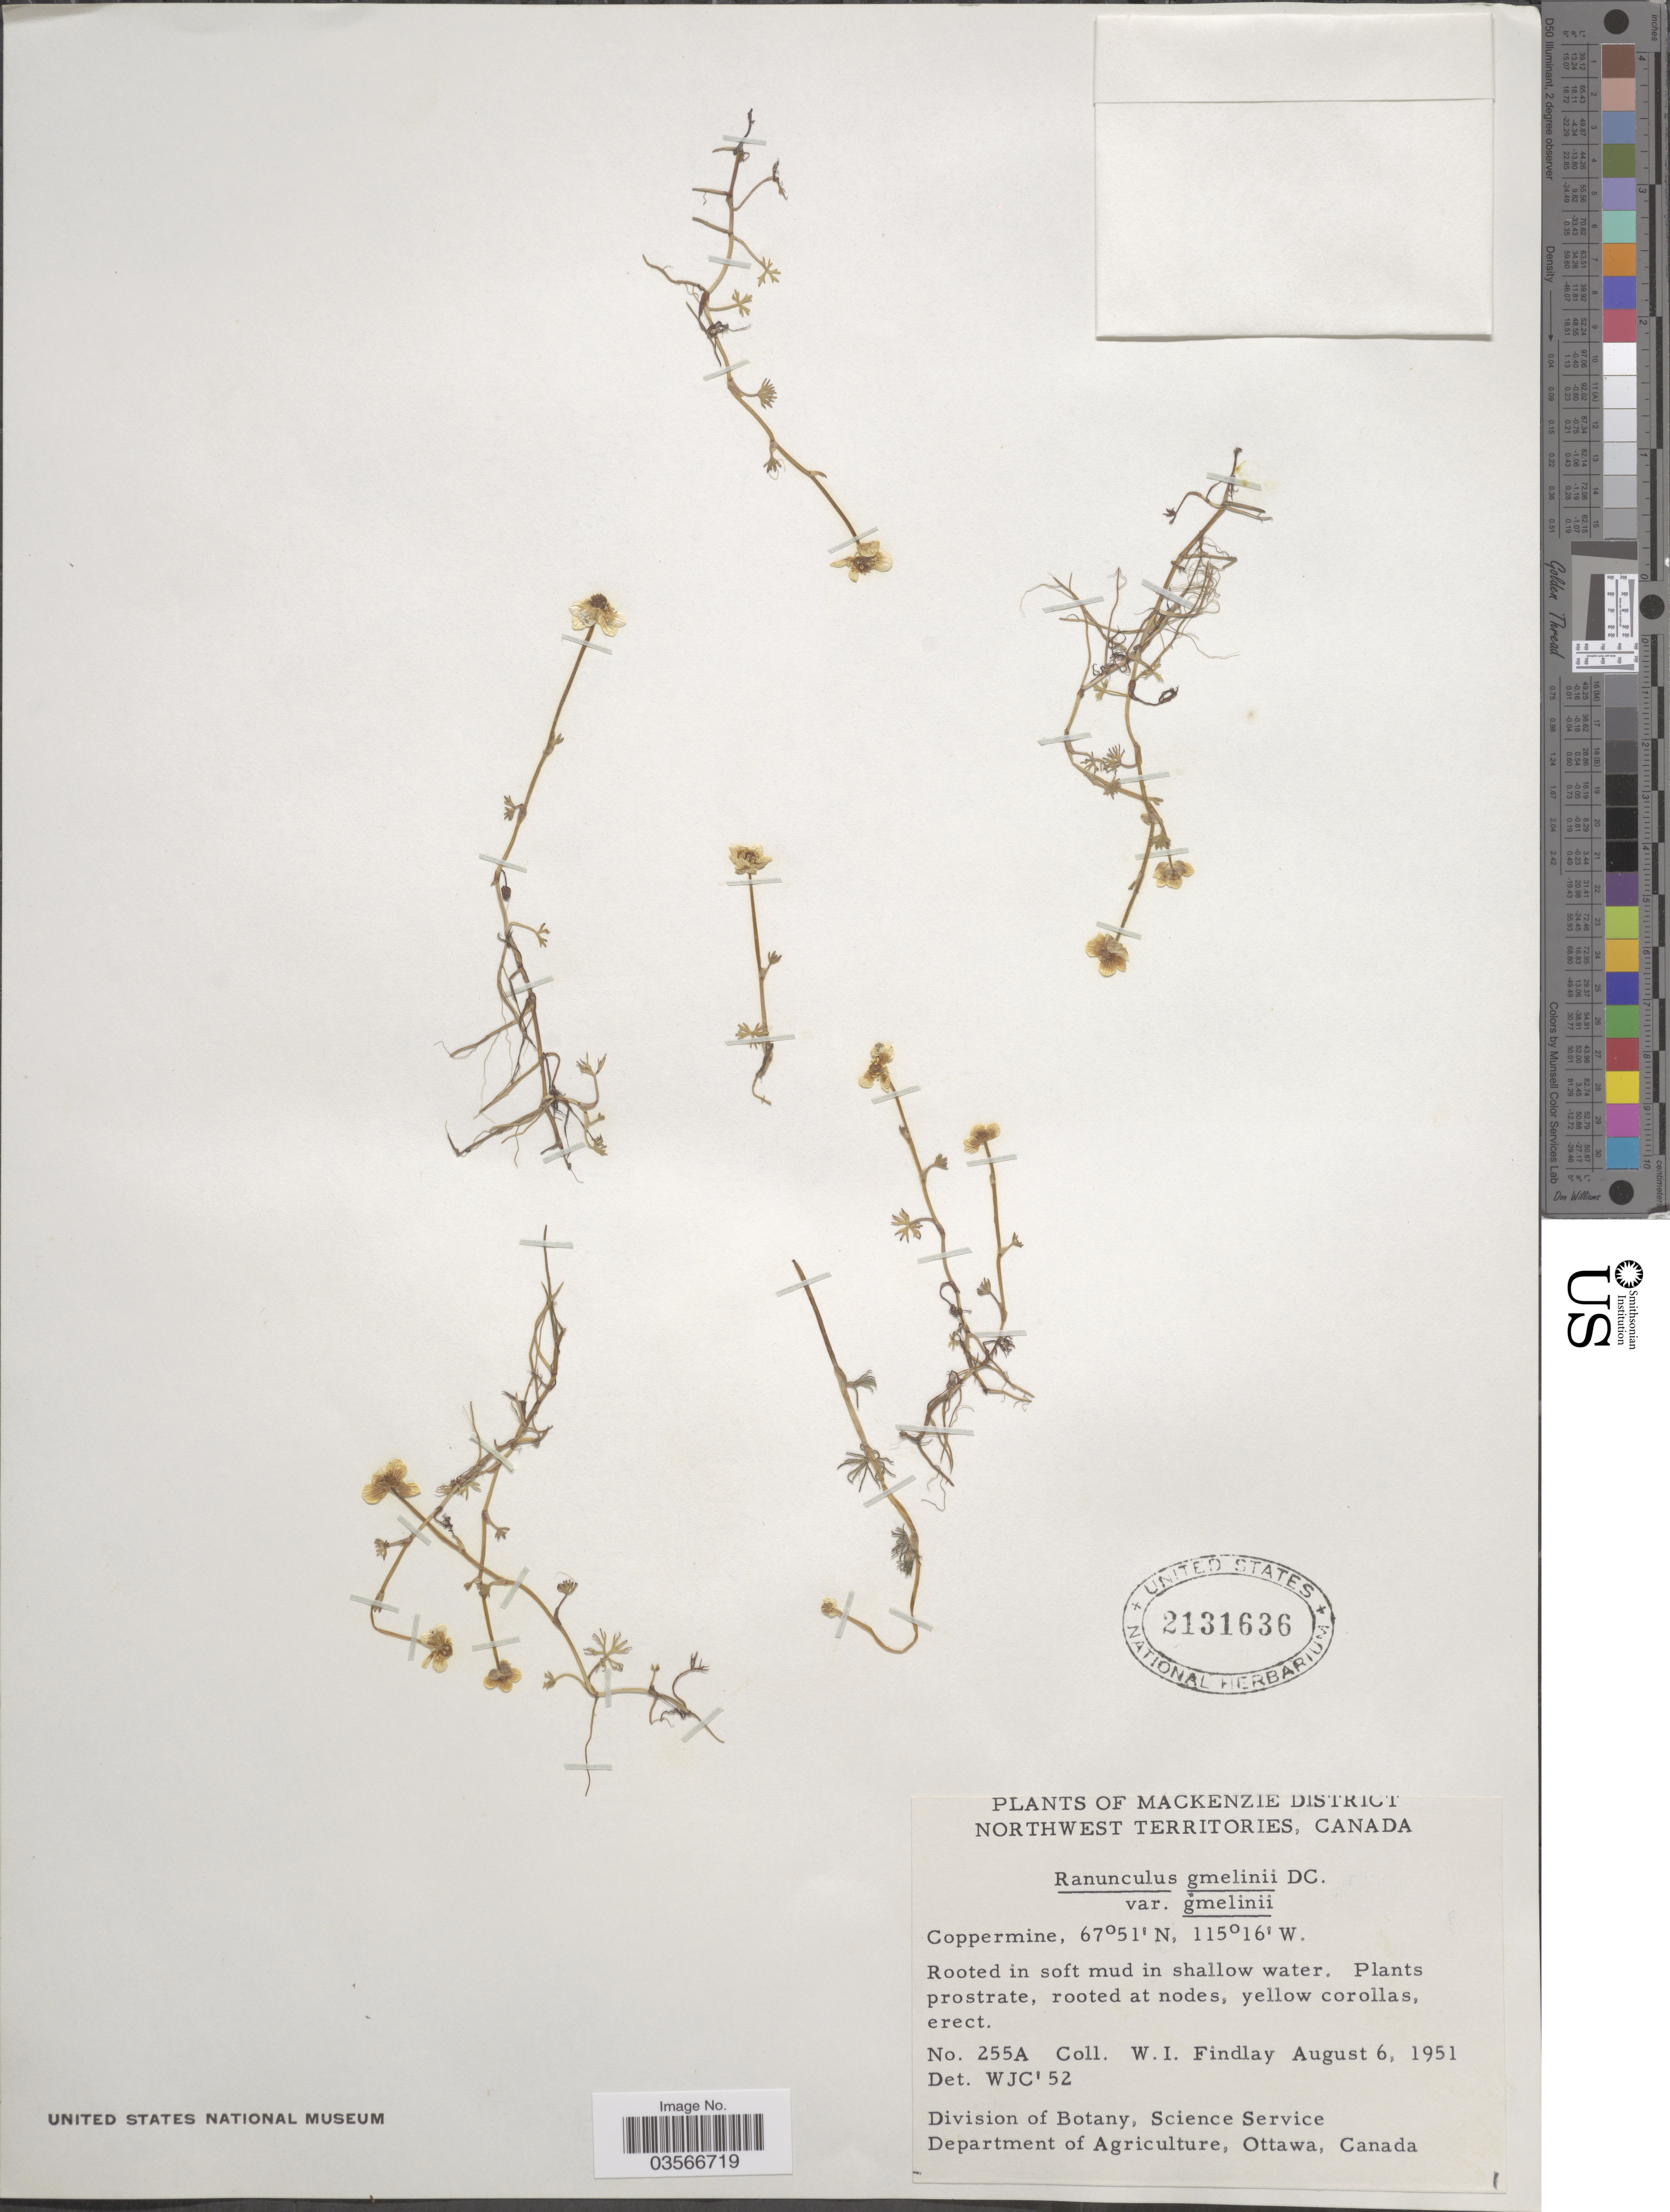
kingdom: Plantae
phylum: Tracheophyta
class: Magnoliopsida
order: Ranunculales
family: Ranunculaceae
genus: Ranunculus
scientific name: Ranunculus gmelinii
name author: DC.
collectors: W. Findlay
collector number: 255A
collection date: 1951-08-06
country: Canada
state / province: Northwest Territories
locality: Mackenzie District. Coppermine.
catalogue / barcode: US 2131636